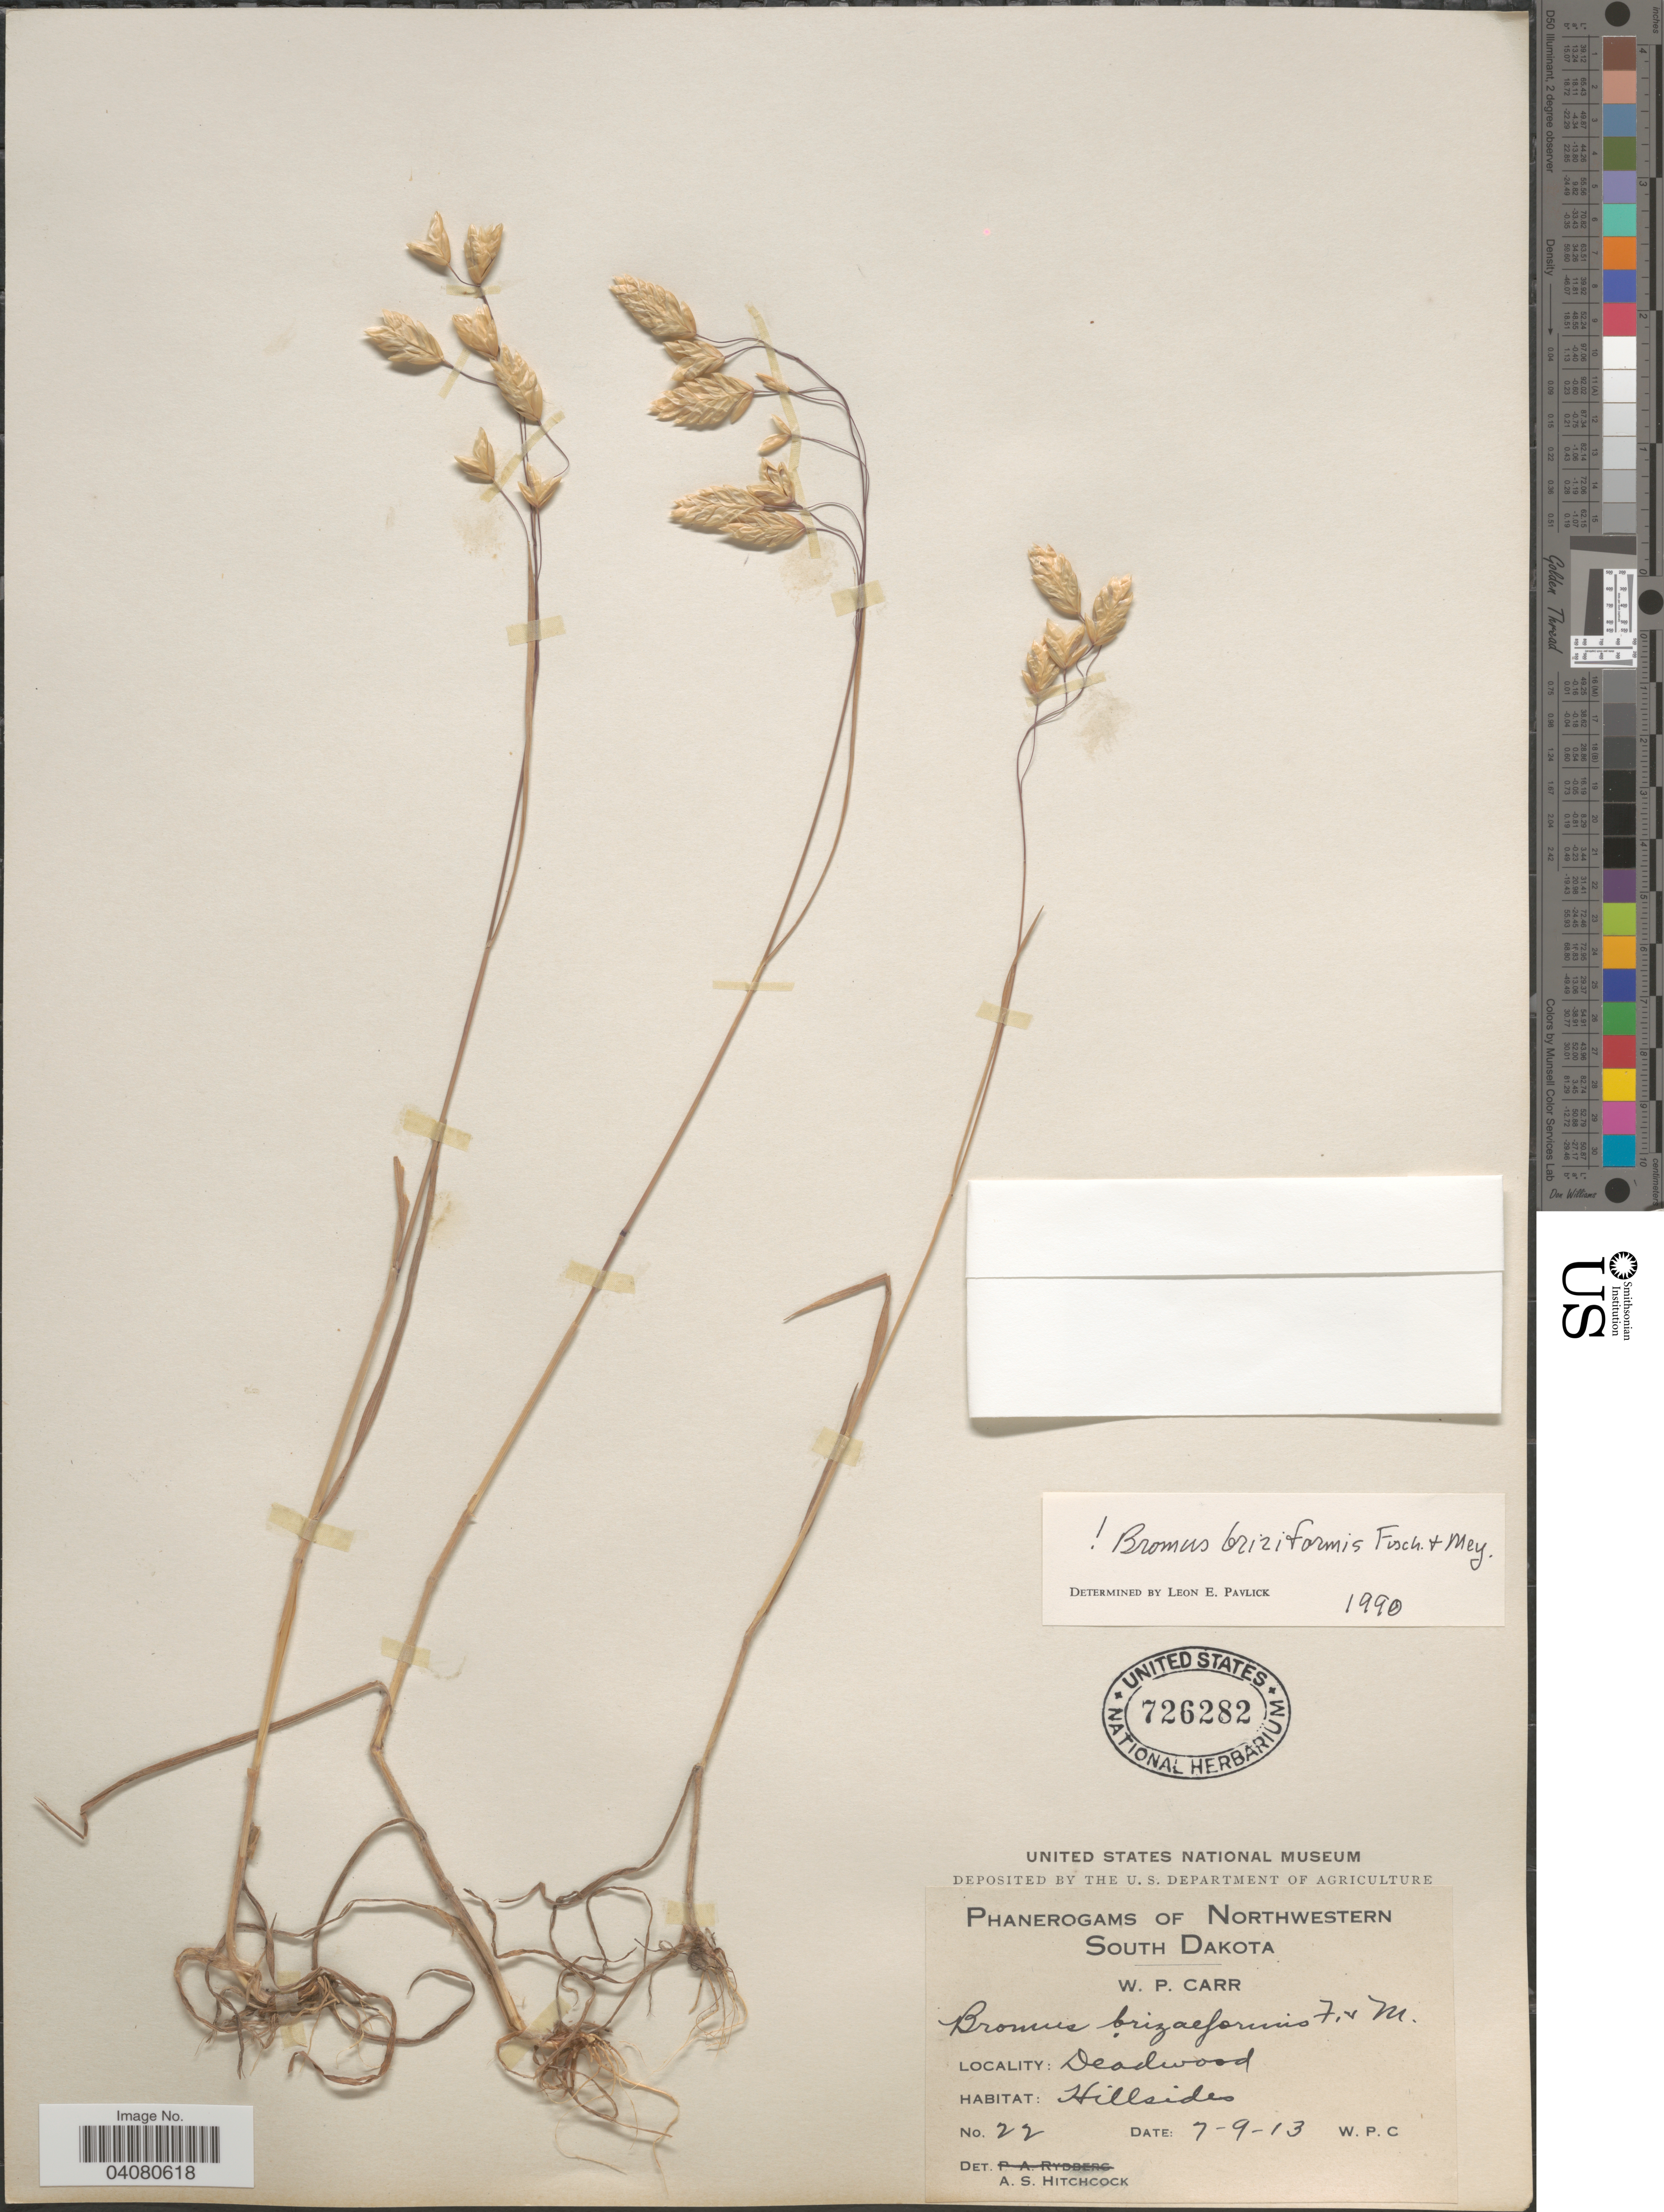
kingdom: Plantae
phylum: Tracheophyta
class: Liliopsida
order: Poales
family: Poaceae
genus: Bromus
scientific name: Bromus briziformis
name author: Fisch. & C.A. Mey.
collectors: W. Carr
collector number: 22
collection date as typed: Transcribed d/m/y: 9/7/13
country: United States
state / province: South Dakota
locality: Northwestern South Dakota. Deadwood. Hillsides.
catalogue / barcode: US 726282